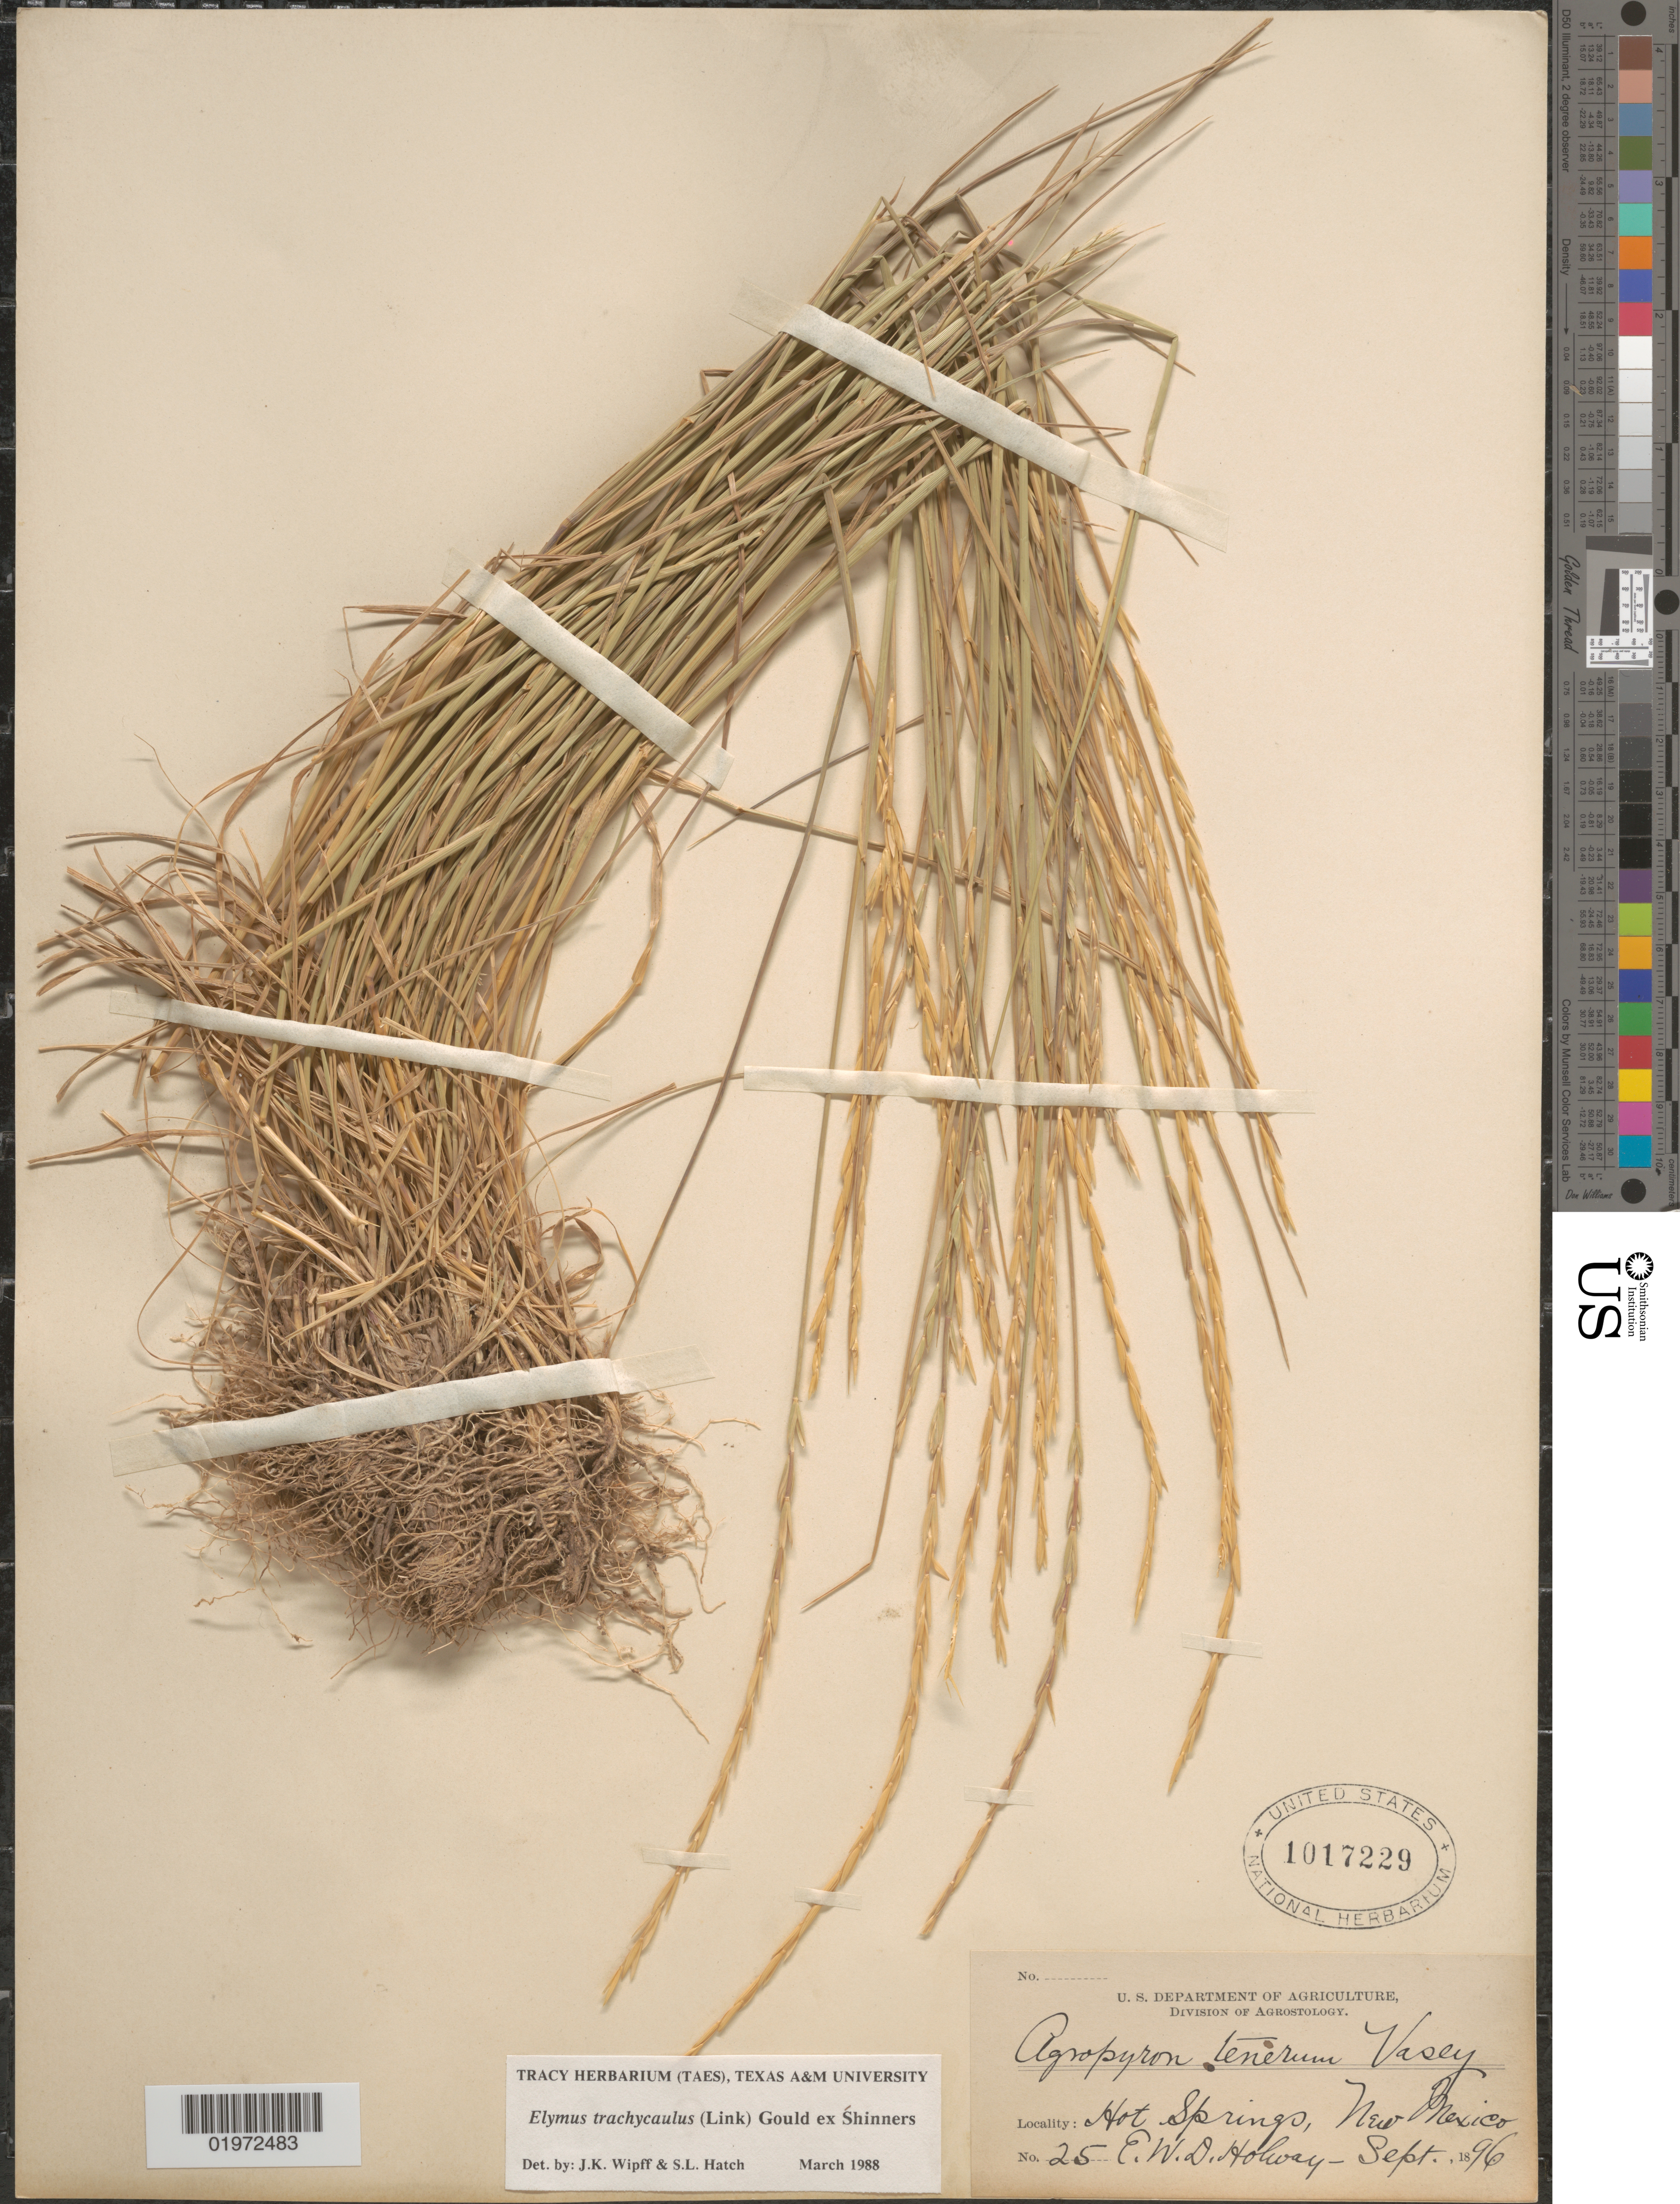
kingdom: Plantae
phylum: Tracheophyta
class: Liliopsida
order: Poales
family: Poaceae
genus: Elymus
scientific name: Elymus trachycaulus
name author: (Link) Gould ex Shinners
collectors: E. W. D. Holway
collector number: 25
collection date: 1896-09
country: United States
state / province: New Mexico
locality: Hot Springs.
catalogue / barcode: US 1017229